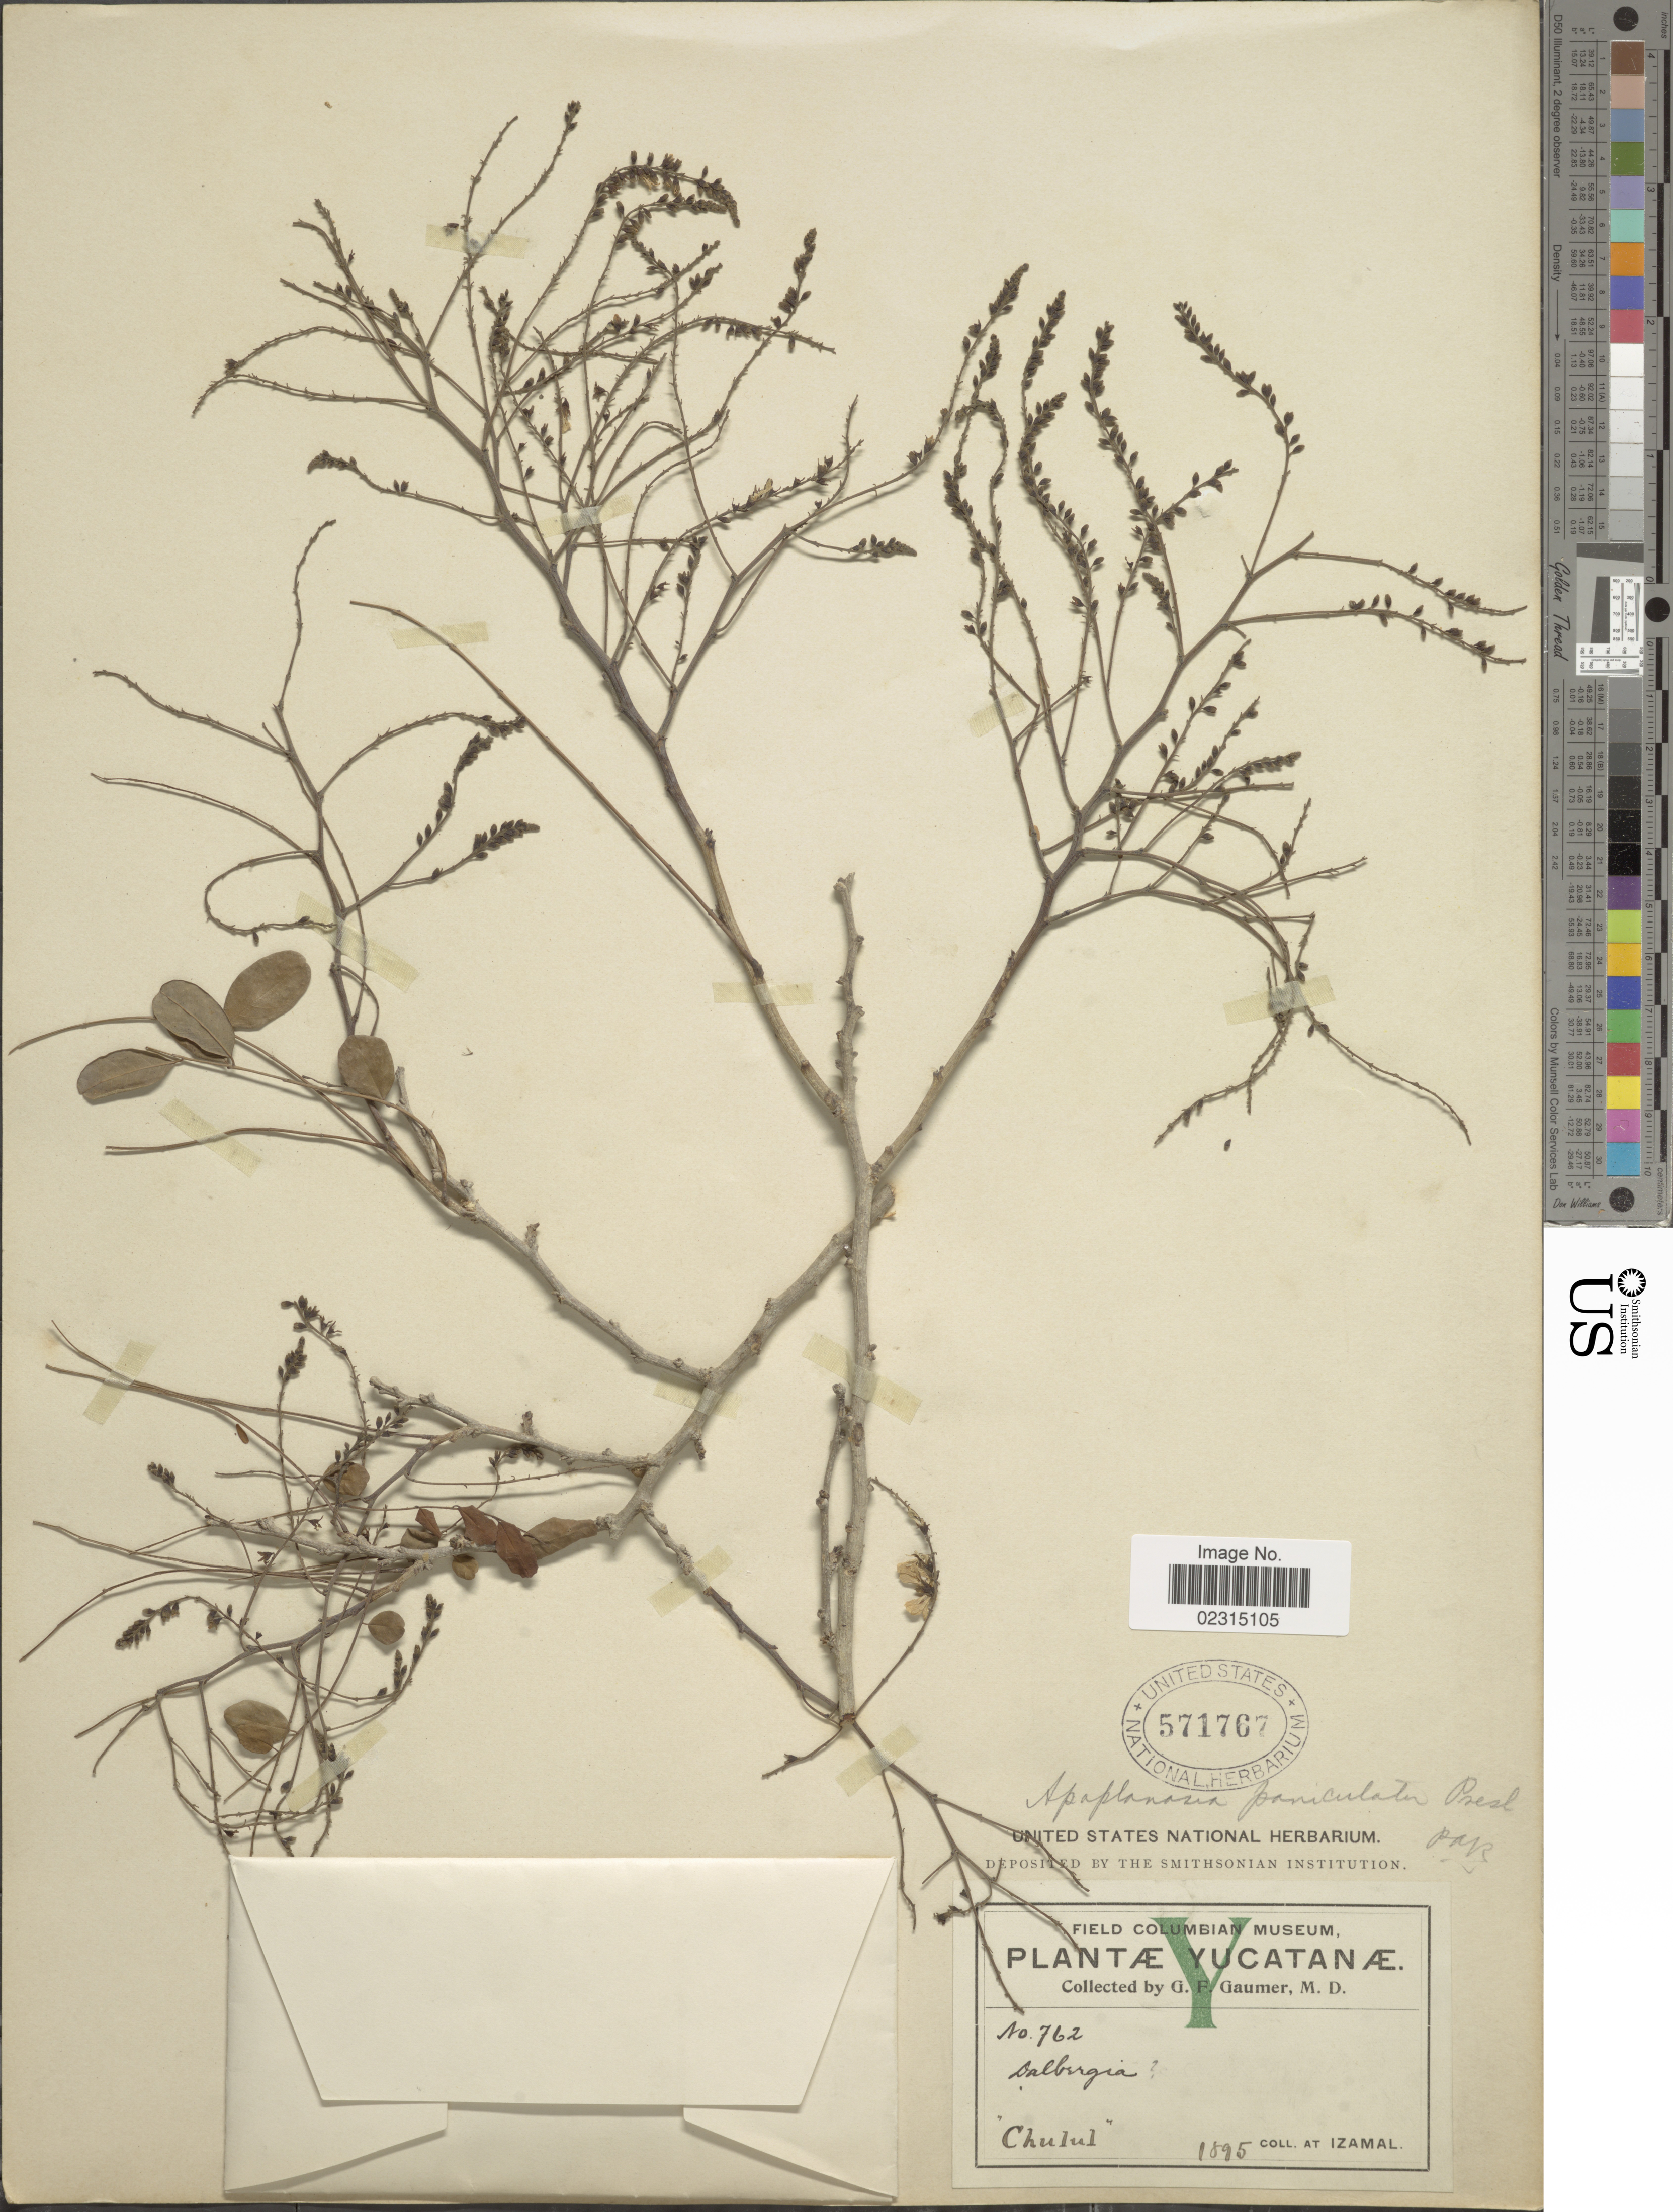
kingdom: Plantae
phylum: Tracheophyta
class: Magnoliopsida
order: Fabales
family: Fabaceae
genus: Apoplanesia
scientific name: Apoplanesia paniculata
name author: C. Presl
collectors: G. F. Gaumer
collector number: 762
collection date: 1895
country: Mexico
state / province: Yucatán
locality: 'Chulul', at Izamal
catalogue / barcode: US 571767